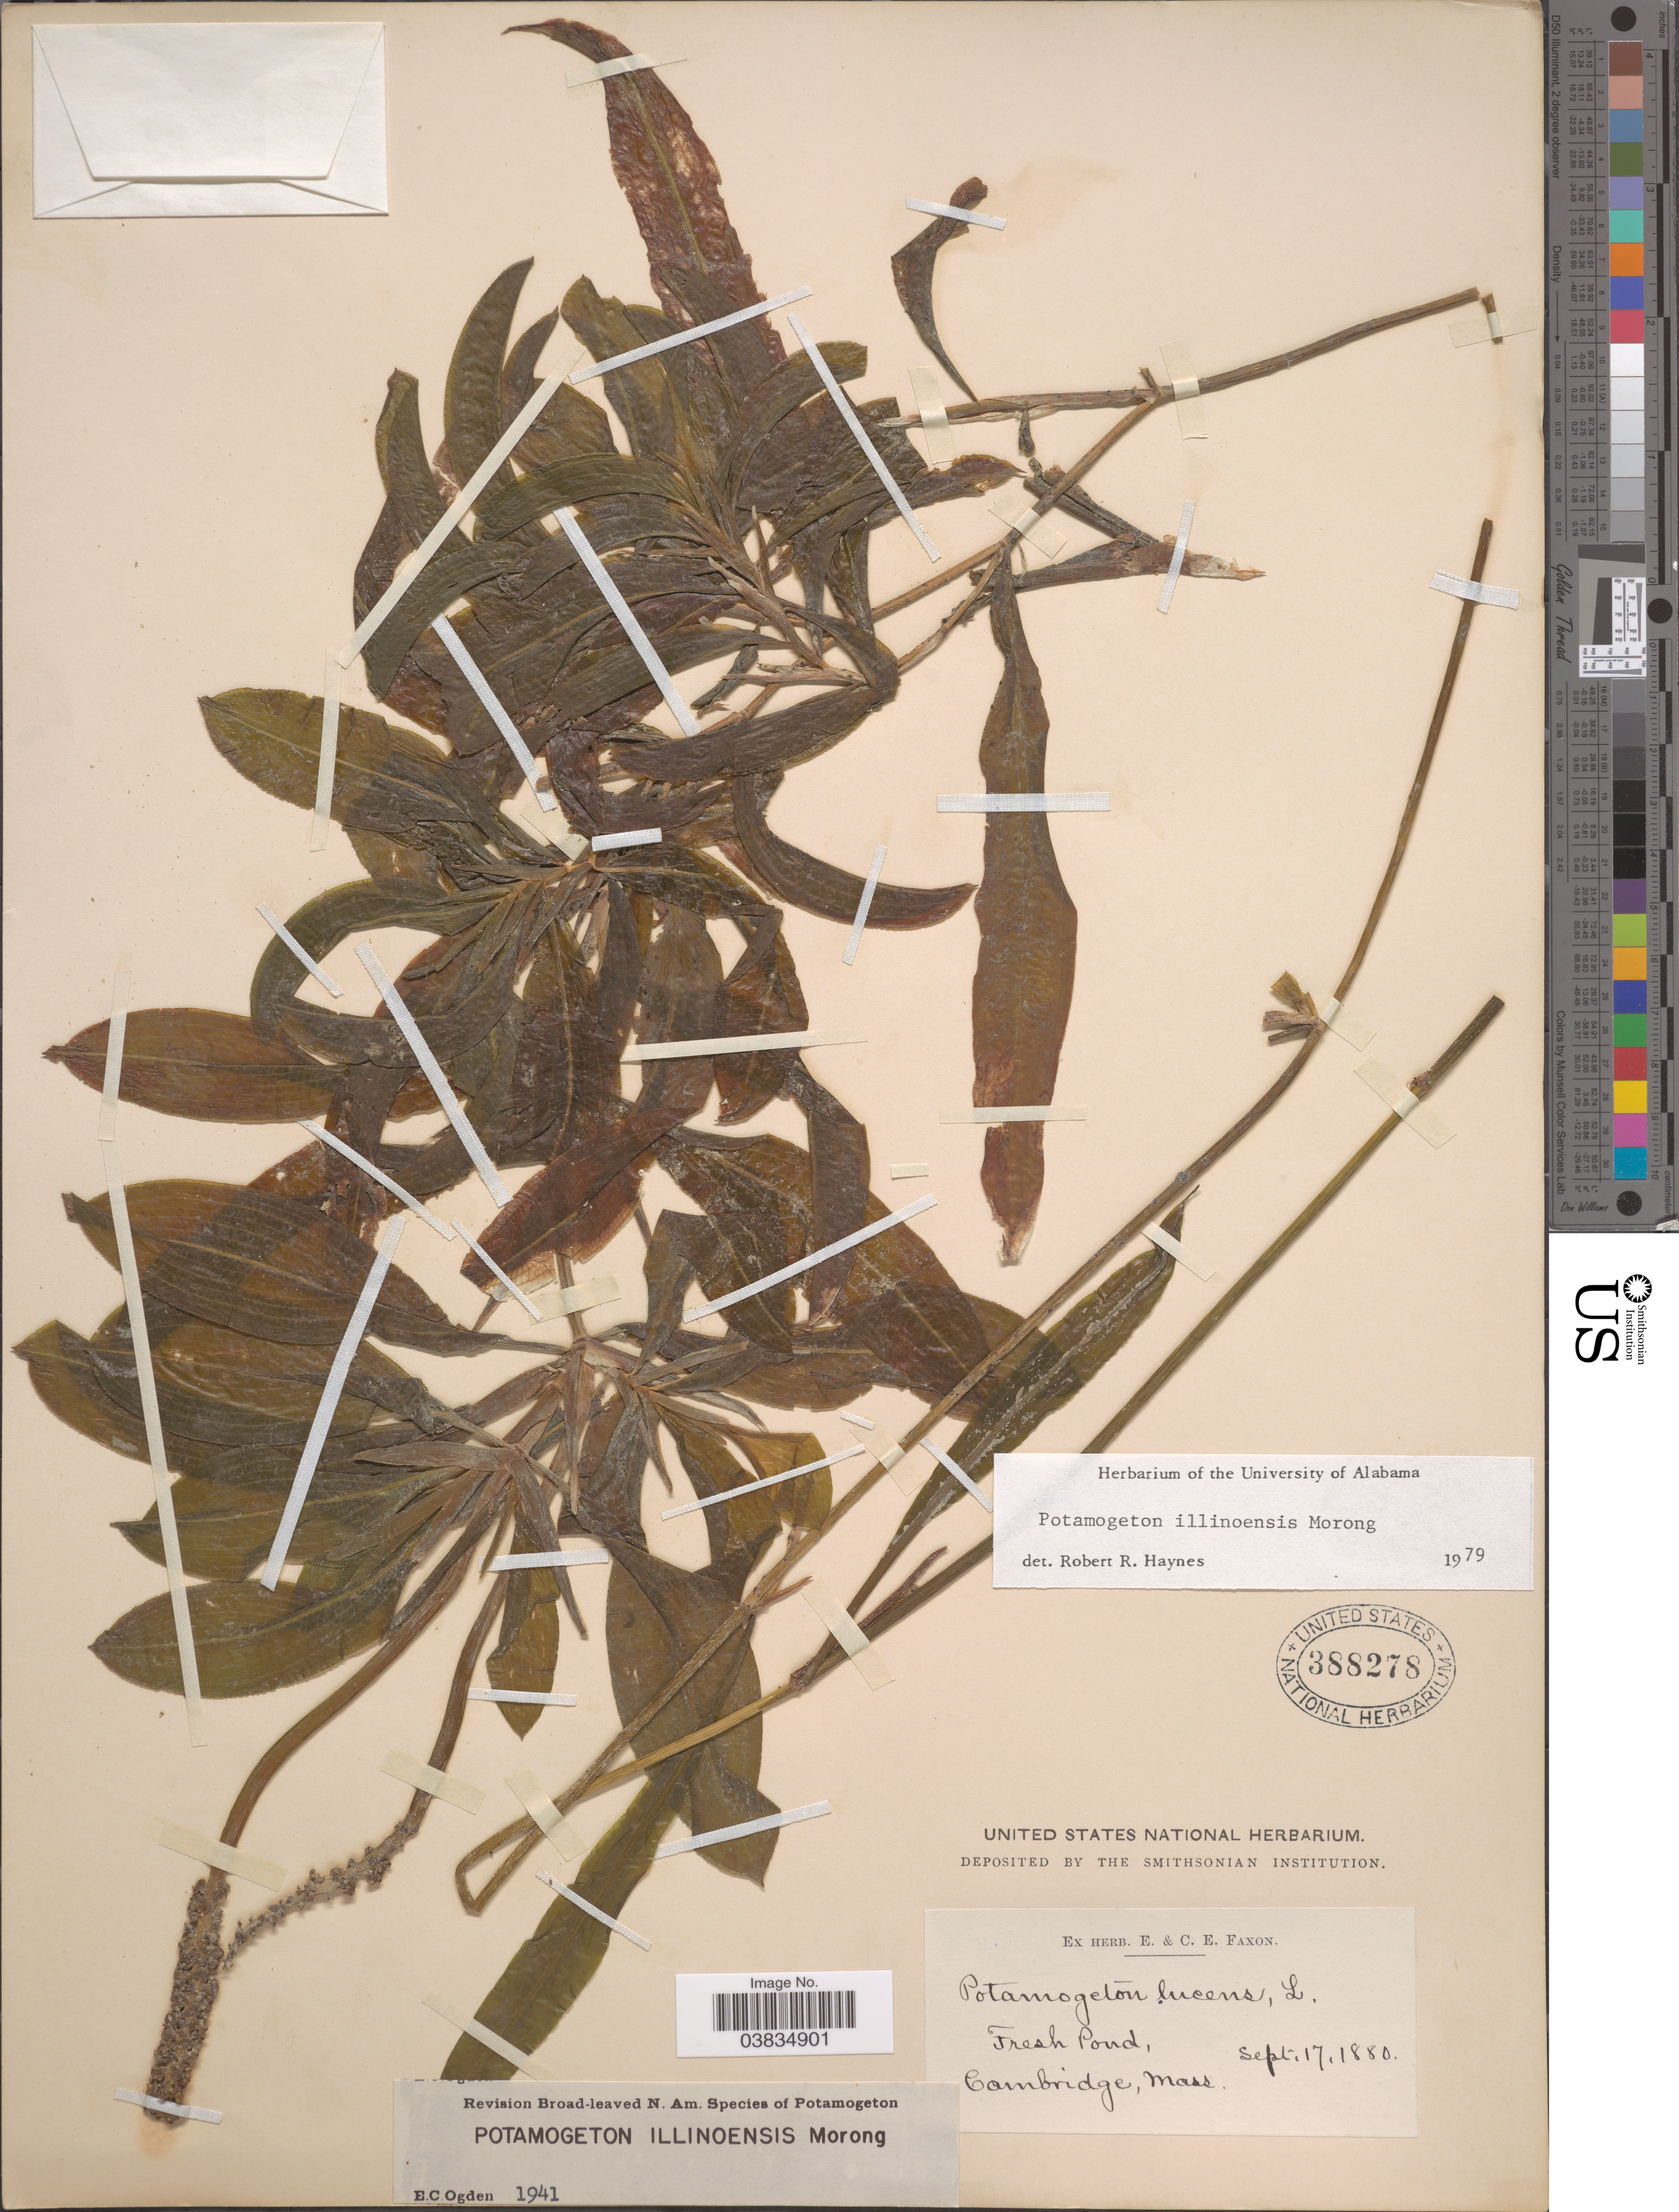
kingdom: Plantae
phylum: Tracheophyta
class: Liliopsida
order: Alismatales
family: Potamogetonaceae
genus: Potamogeton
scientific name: Potamogeton illinoensis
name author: Morong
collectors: ex herb. E. & C.E. Faxon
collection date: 1880-09-17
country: United States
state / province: Massachusetts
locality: Fresh Pond, Cambridge.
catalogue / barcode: US 388278